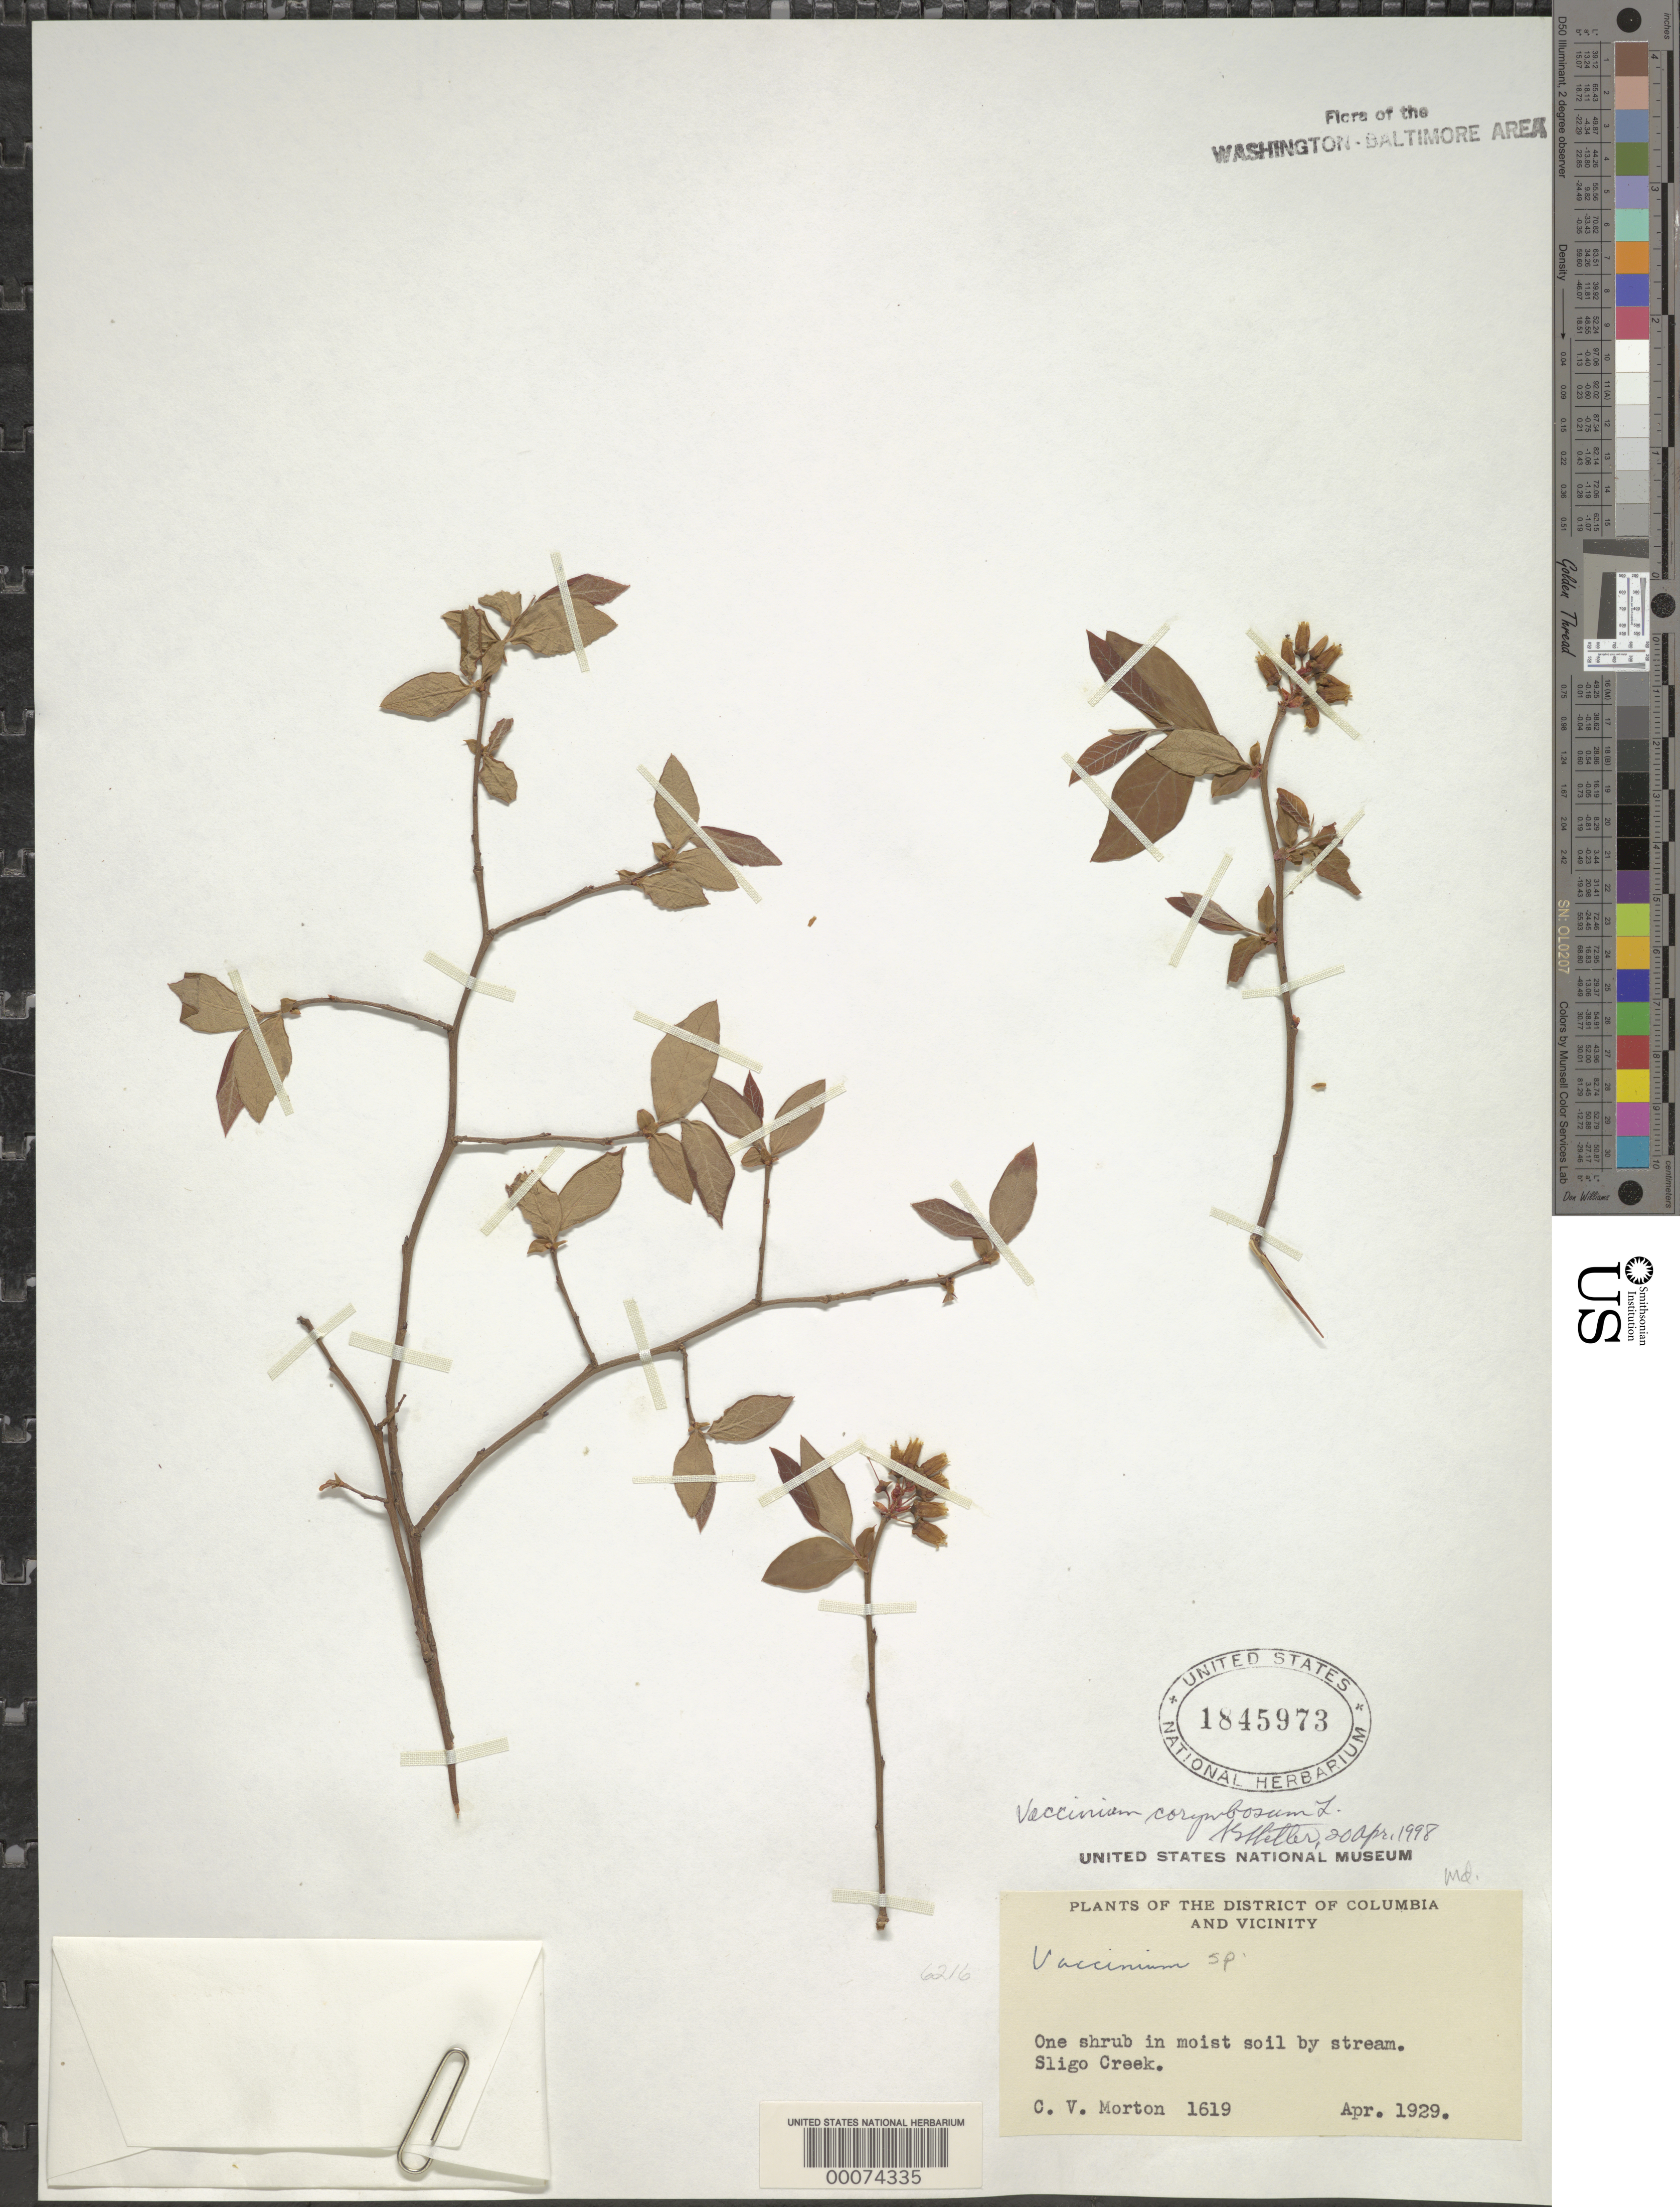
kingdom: Plantae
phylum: Tracheophyta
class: Magnoliopsida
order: Ericales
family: Ericaceae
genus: Vaccinium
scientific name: Vaccinium corymbosum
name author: L.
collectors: C. V. Morton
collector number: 1619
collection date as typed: Apr 1929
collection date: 1929-04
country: United States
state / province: Maryland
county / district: Montgomery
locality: Sligo Creek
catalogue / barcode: US 1845973